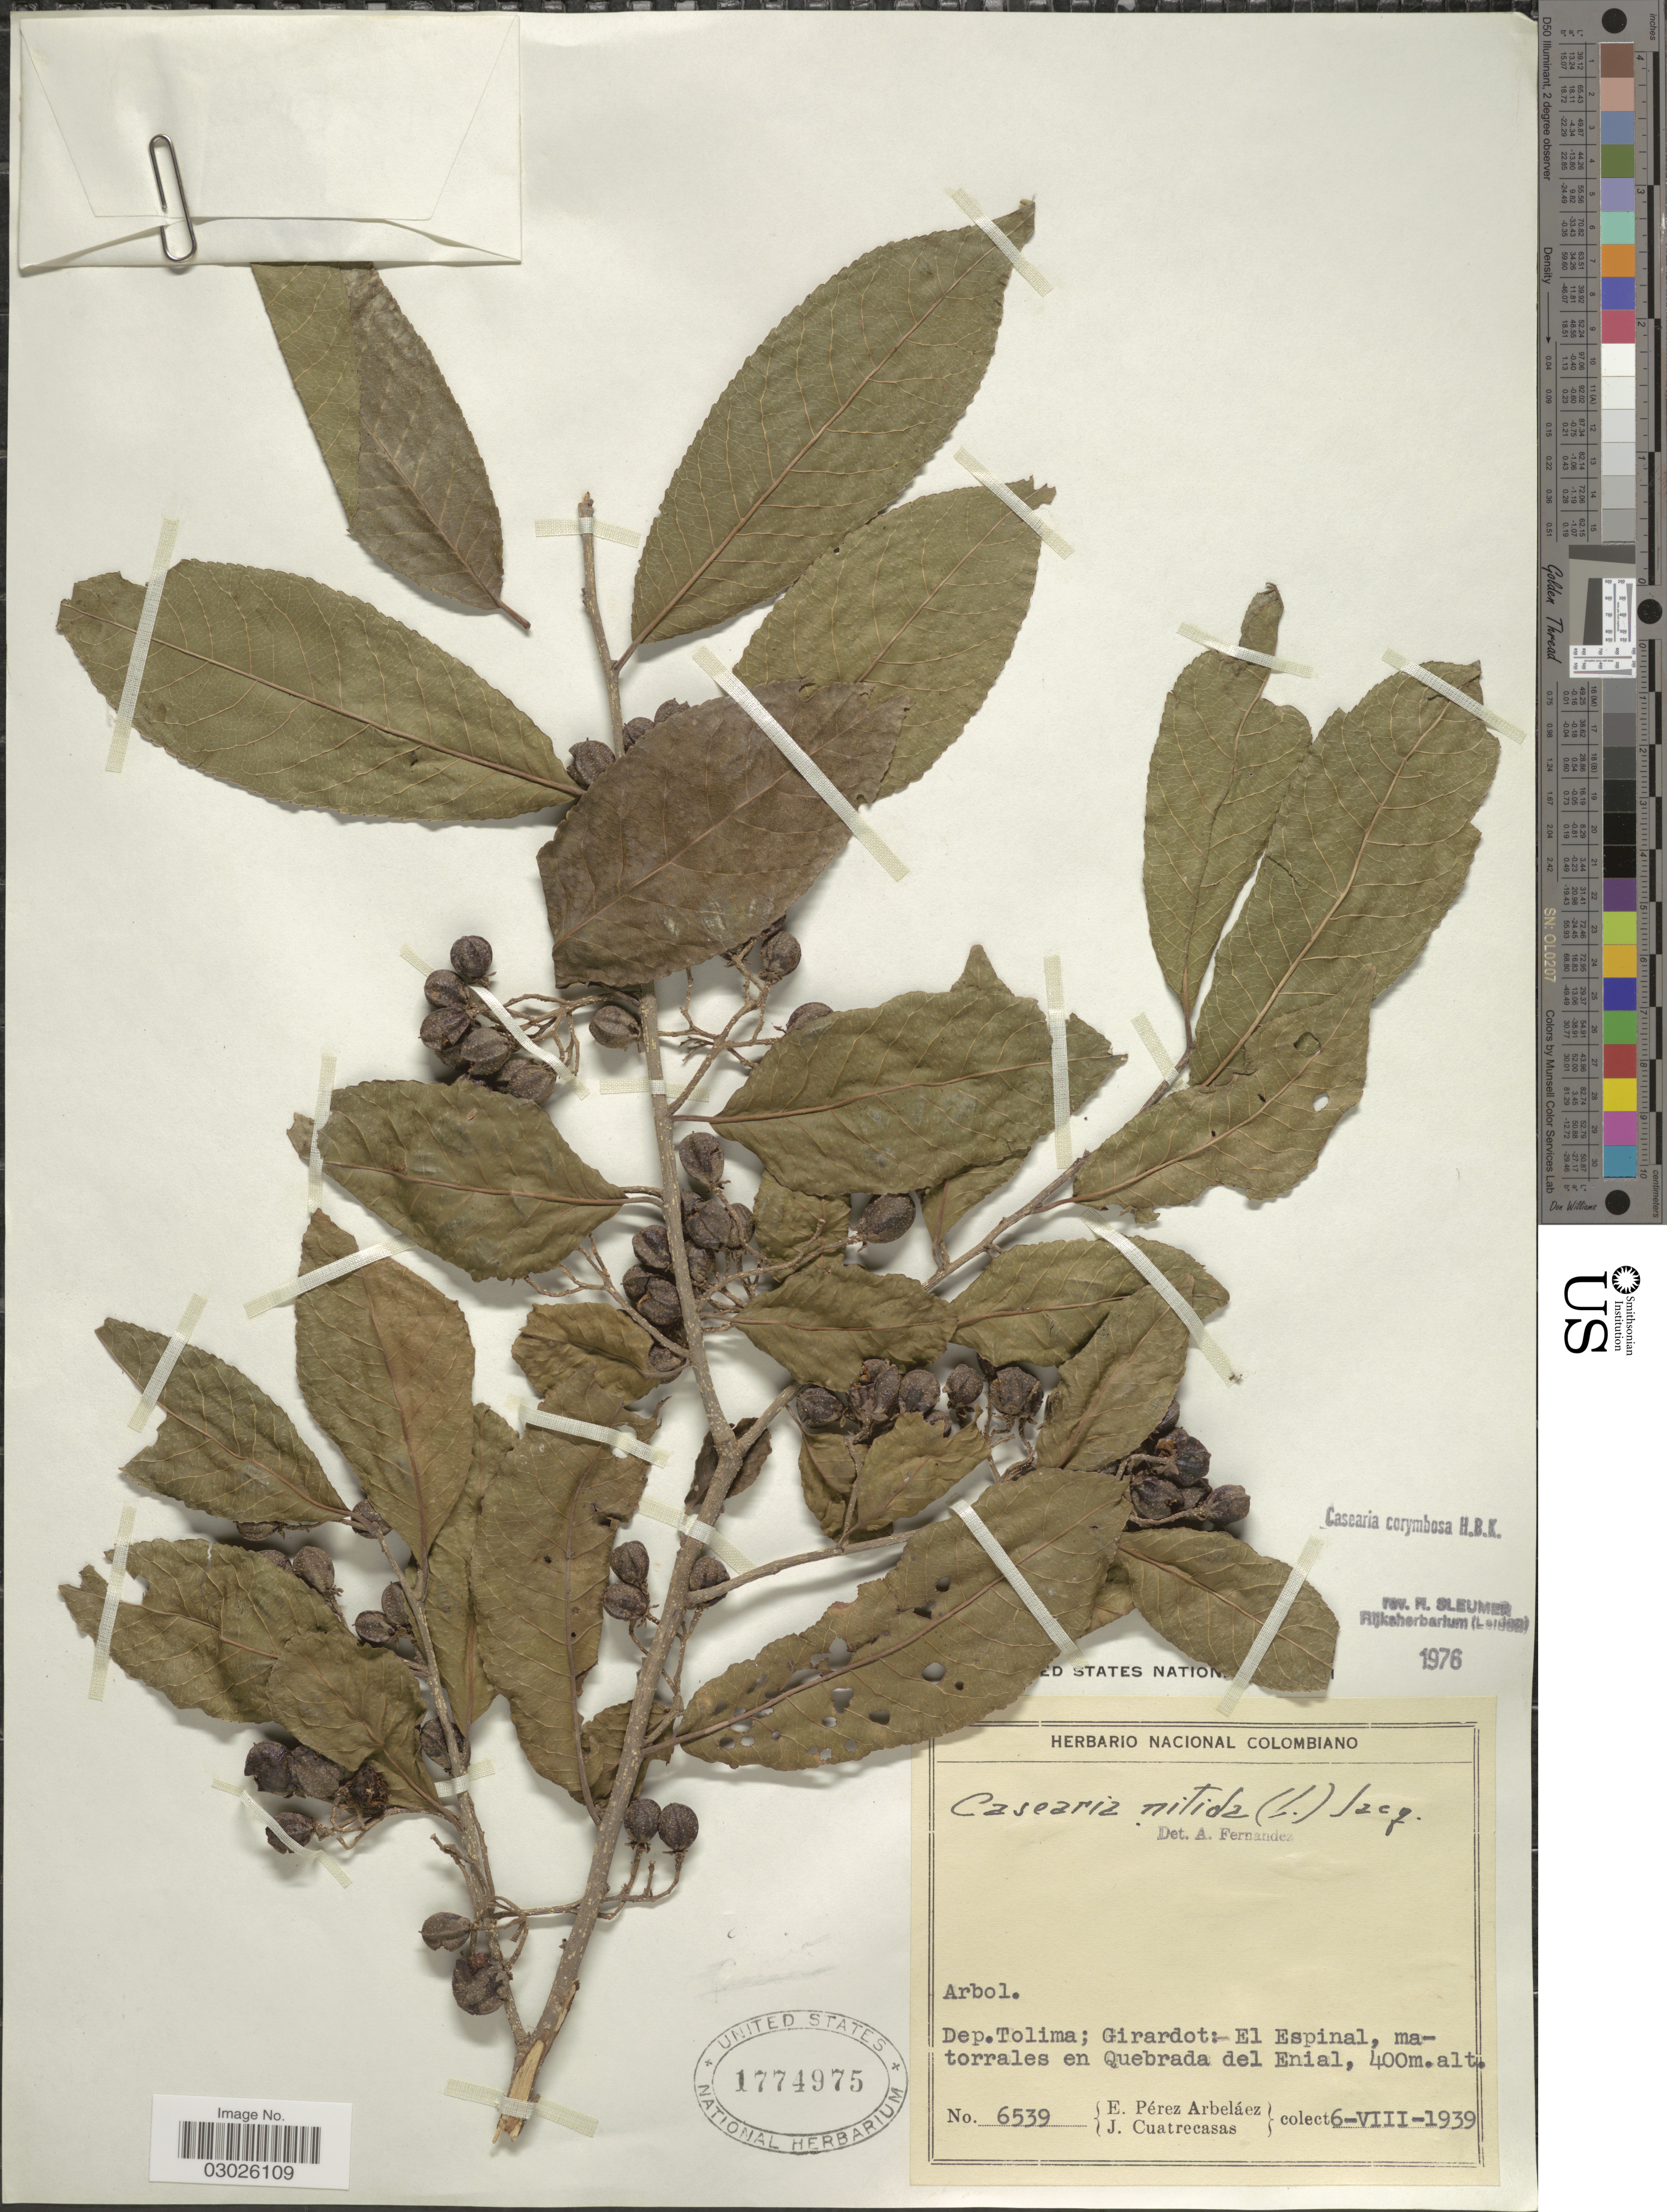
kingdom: Plantae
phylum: Tracheophyta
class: Magnoliopsida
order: Malpighiales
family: Salicaceae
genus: Casearia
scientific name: Casearia corymbosa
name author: Kunth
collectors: E. Pérez Arbeláez & J. Cuatrecasas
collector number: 6539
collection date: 1939-08-06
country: Colombia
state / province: Tolima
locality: Dep. Tolima; Girardot: El Espinal, matorrales en Quebrada del Enial.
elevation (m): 400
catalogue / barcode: US 1774975